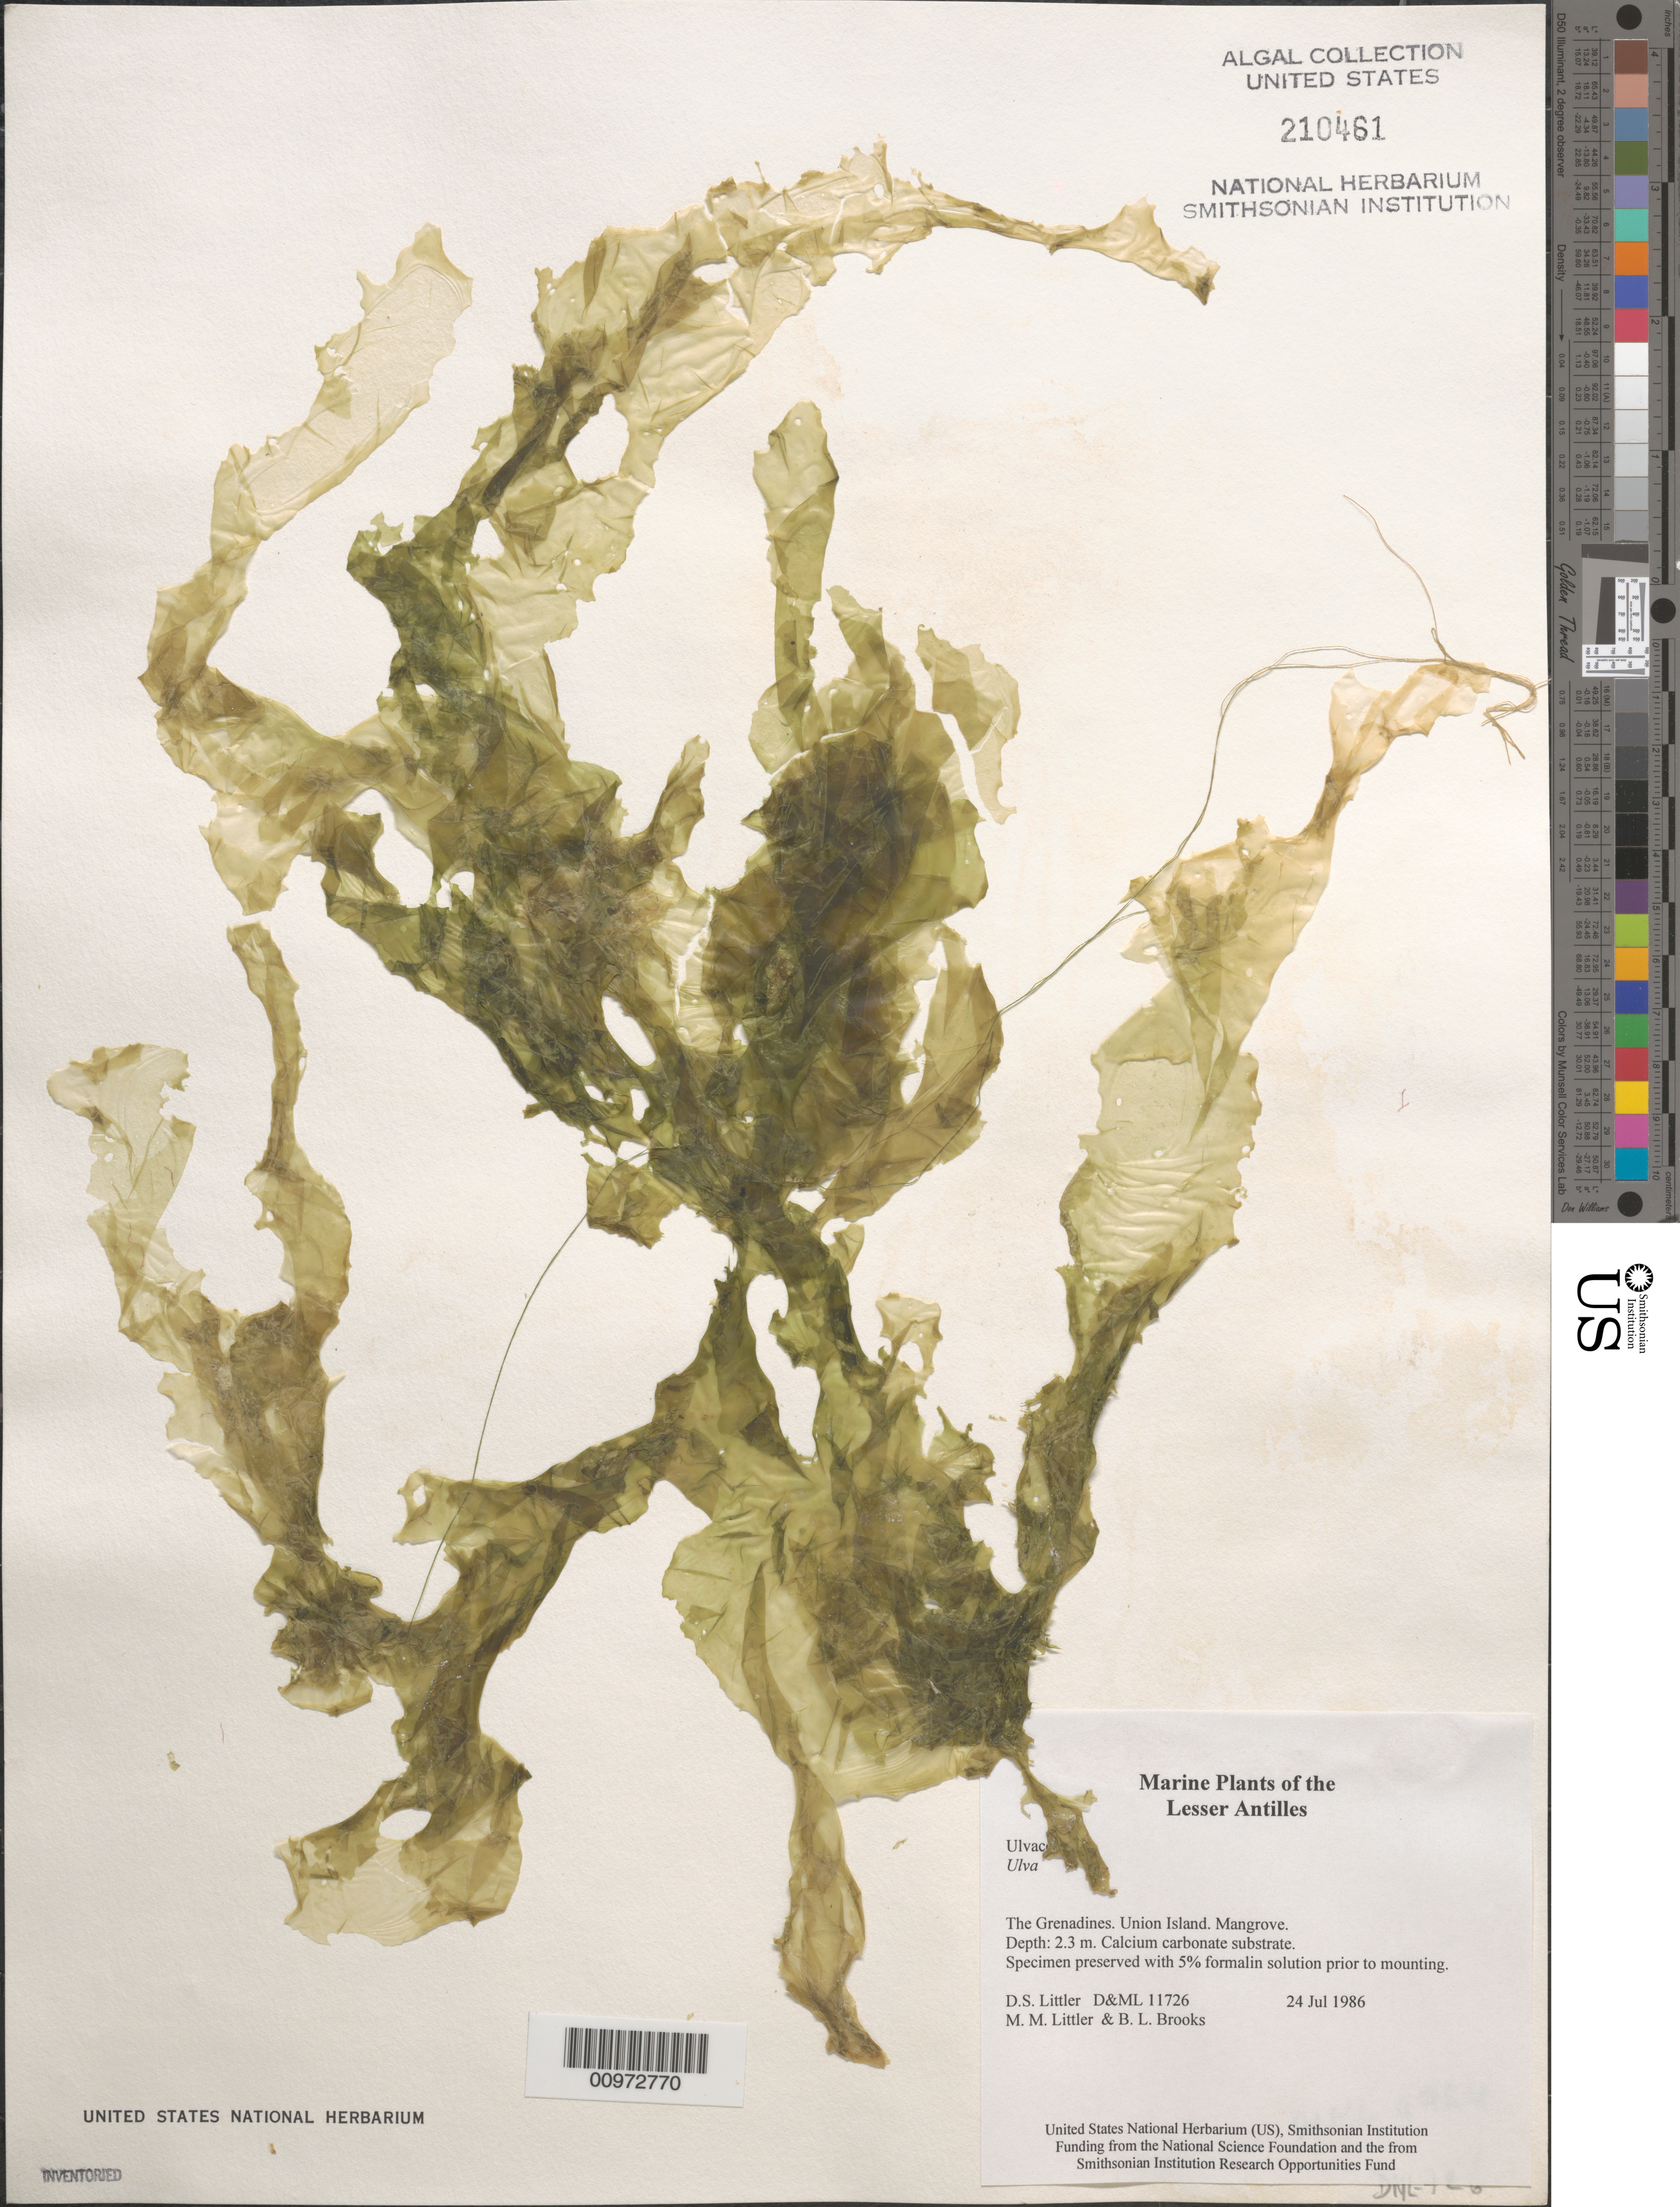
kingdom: Plantae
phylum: Chlorophyta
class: Ulvophyceae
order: Ulvales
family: Ulvaceae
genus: Ulva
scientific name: Ulva sp.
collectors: D. S. Littler, M. M. Littler & B. Brooks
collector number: D&ML 11726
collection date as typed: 24 Jul 1986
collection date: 1986-07-24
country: St. Vincent - Grenadines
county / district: Grenadines Parish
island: Union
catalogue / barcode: US 210461